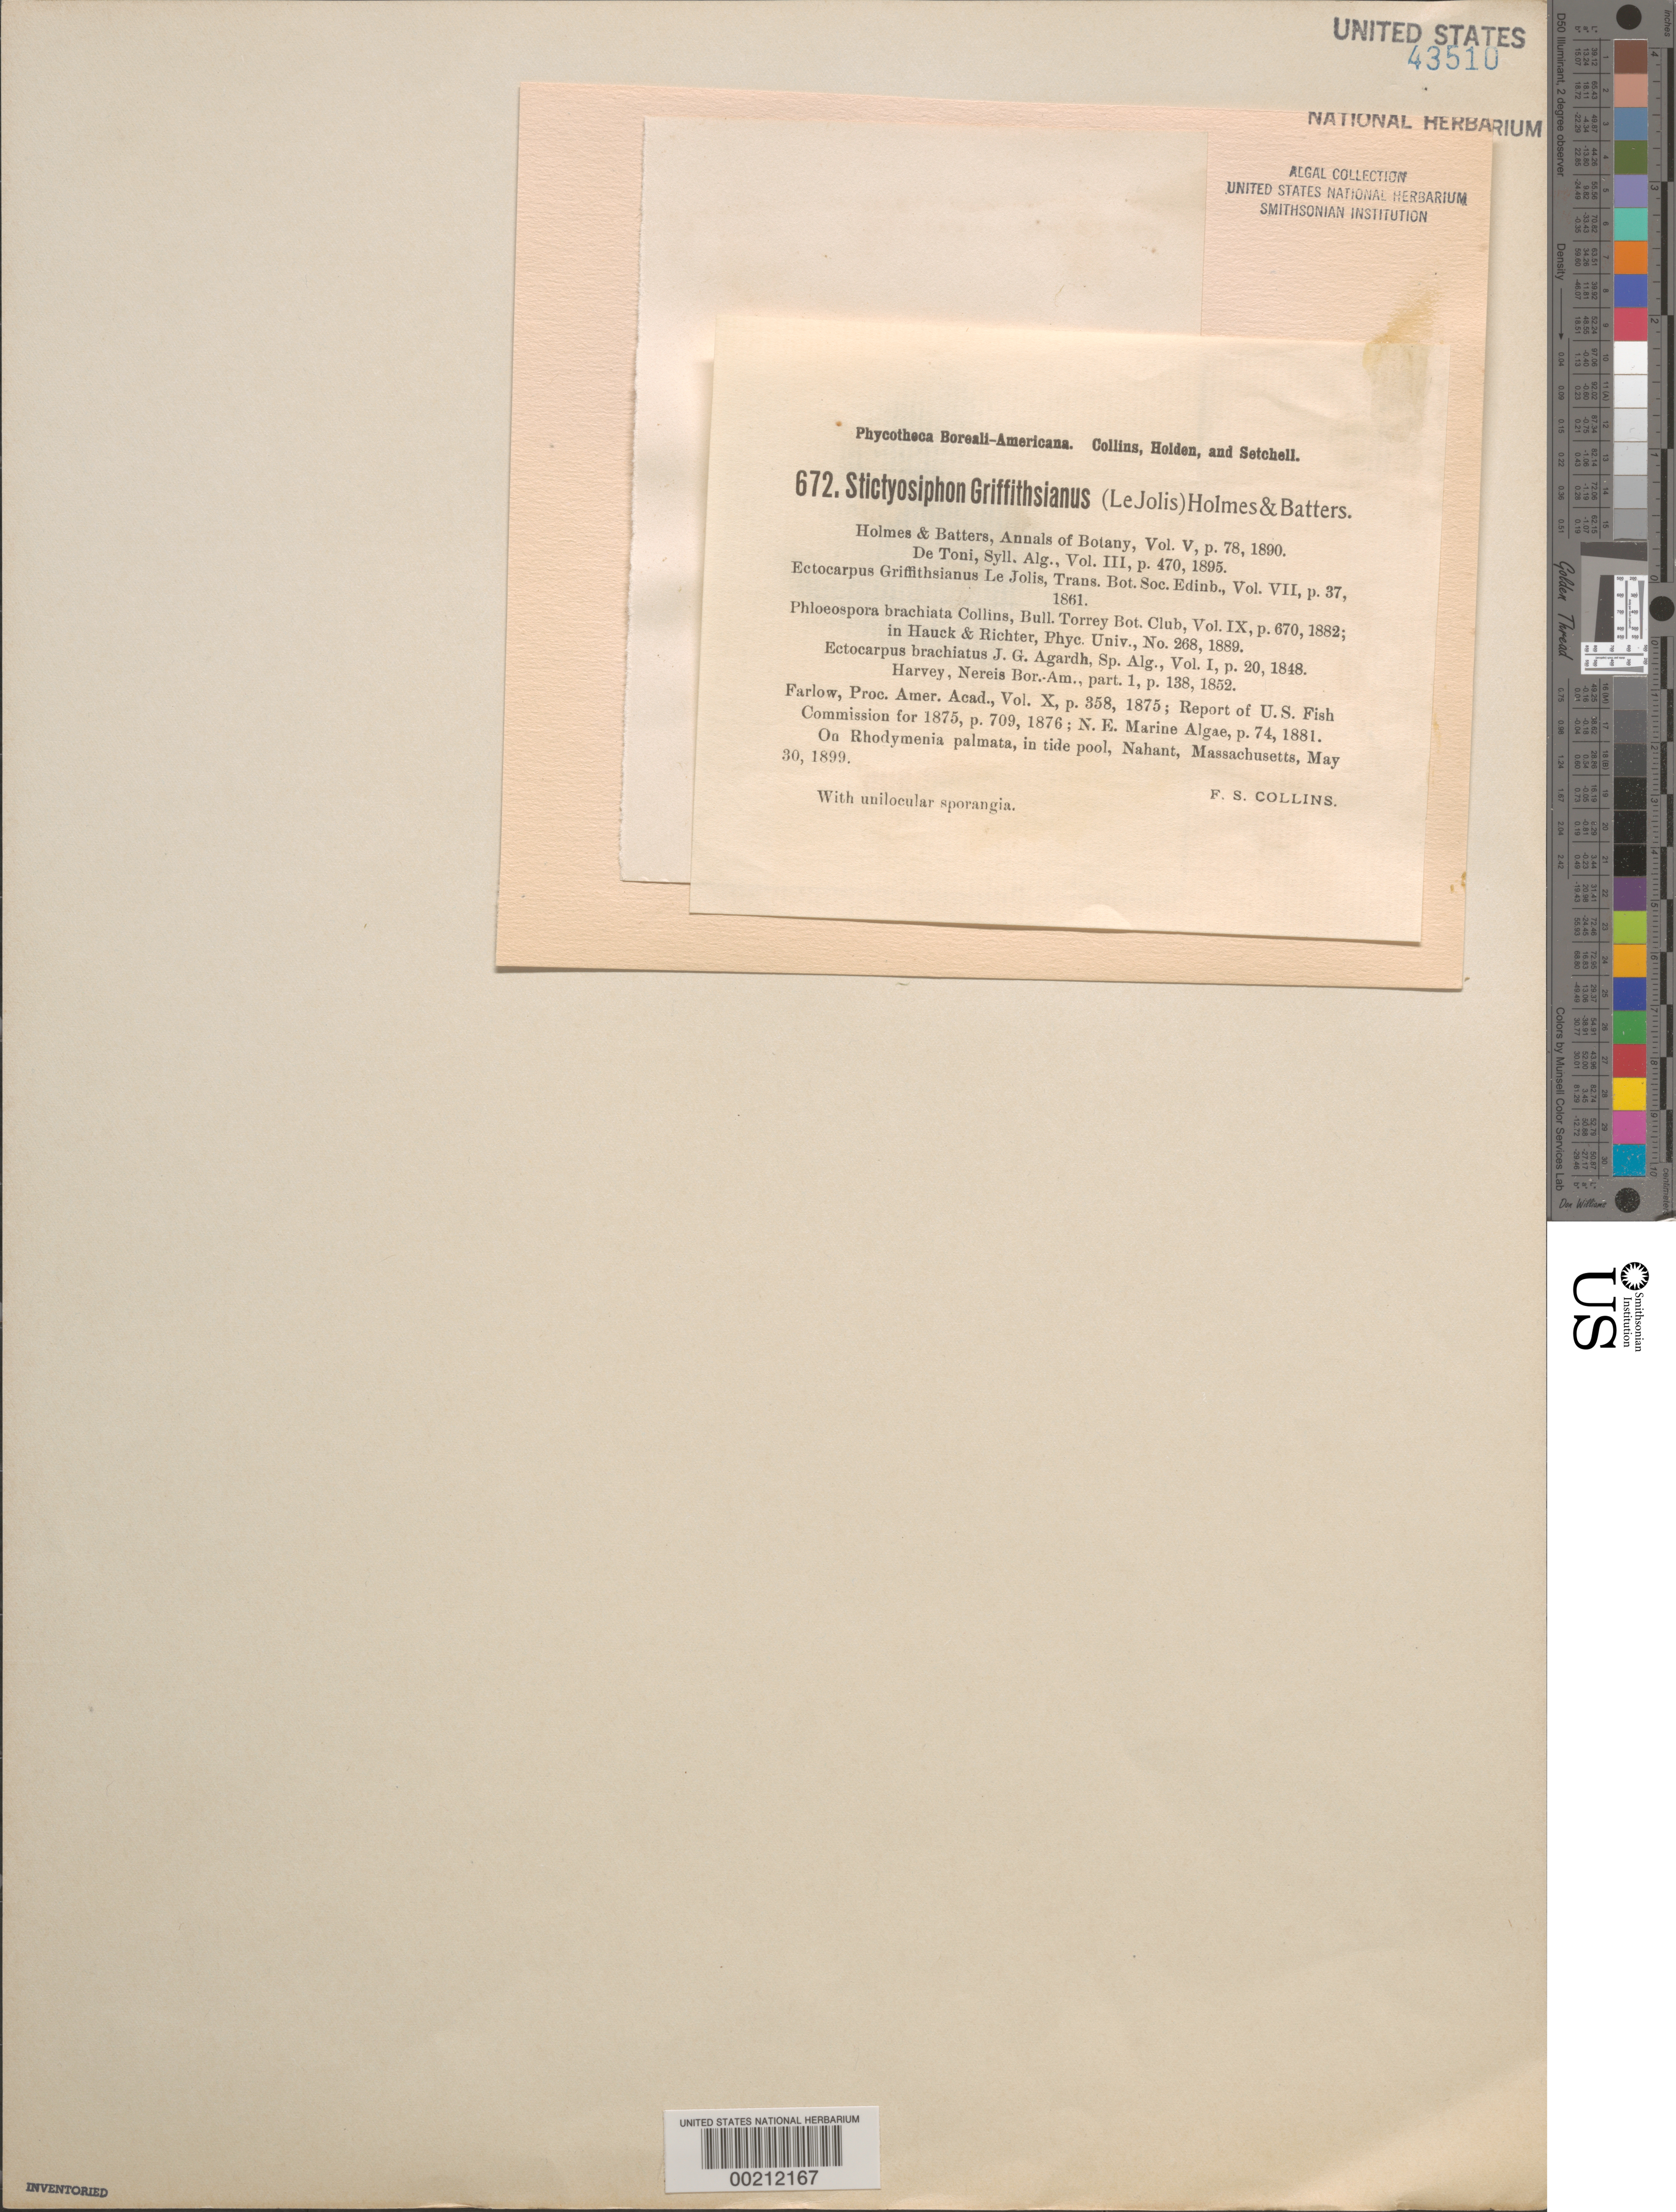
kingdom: Chromista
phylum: Ochrophyta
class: Phaeophyceae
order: Ectocarpales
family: Chordariaceae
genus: Fosliea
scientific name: Fosliea griffithsiana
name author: (Le Jolis) Hagen ex A. Athanasiadis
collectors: F. Collins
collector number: PB-A 672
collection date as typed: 30 May 1899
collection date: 1899-05-30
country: United States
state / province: Massachusetts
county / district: Essex County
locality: Nahant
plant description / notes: Collins, Holden & Setchell, Phycotheca Boreali-Americana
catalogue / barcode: US 43510